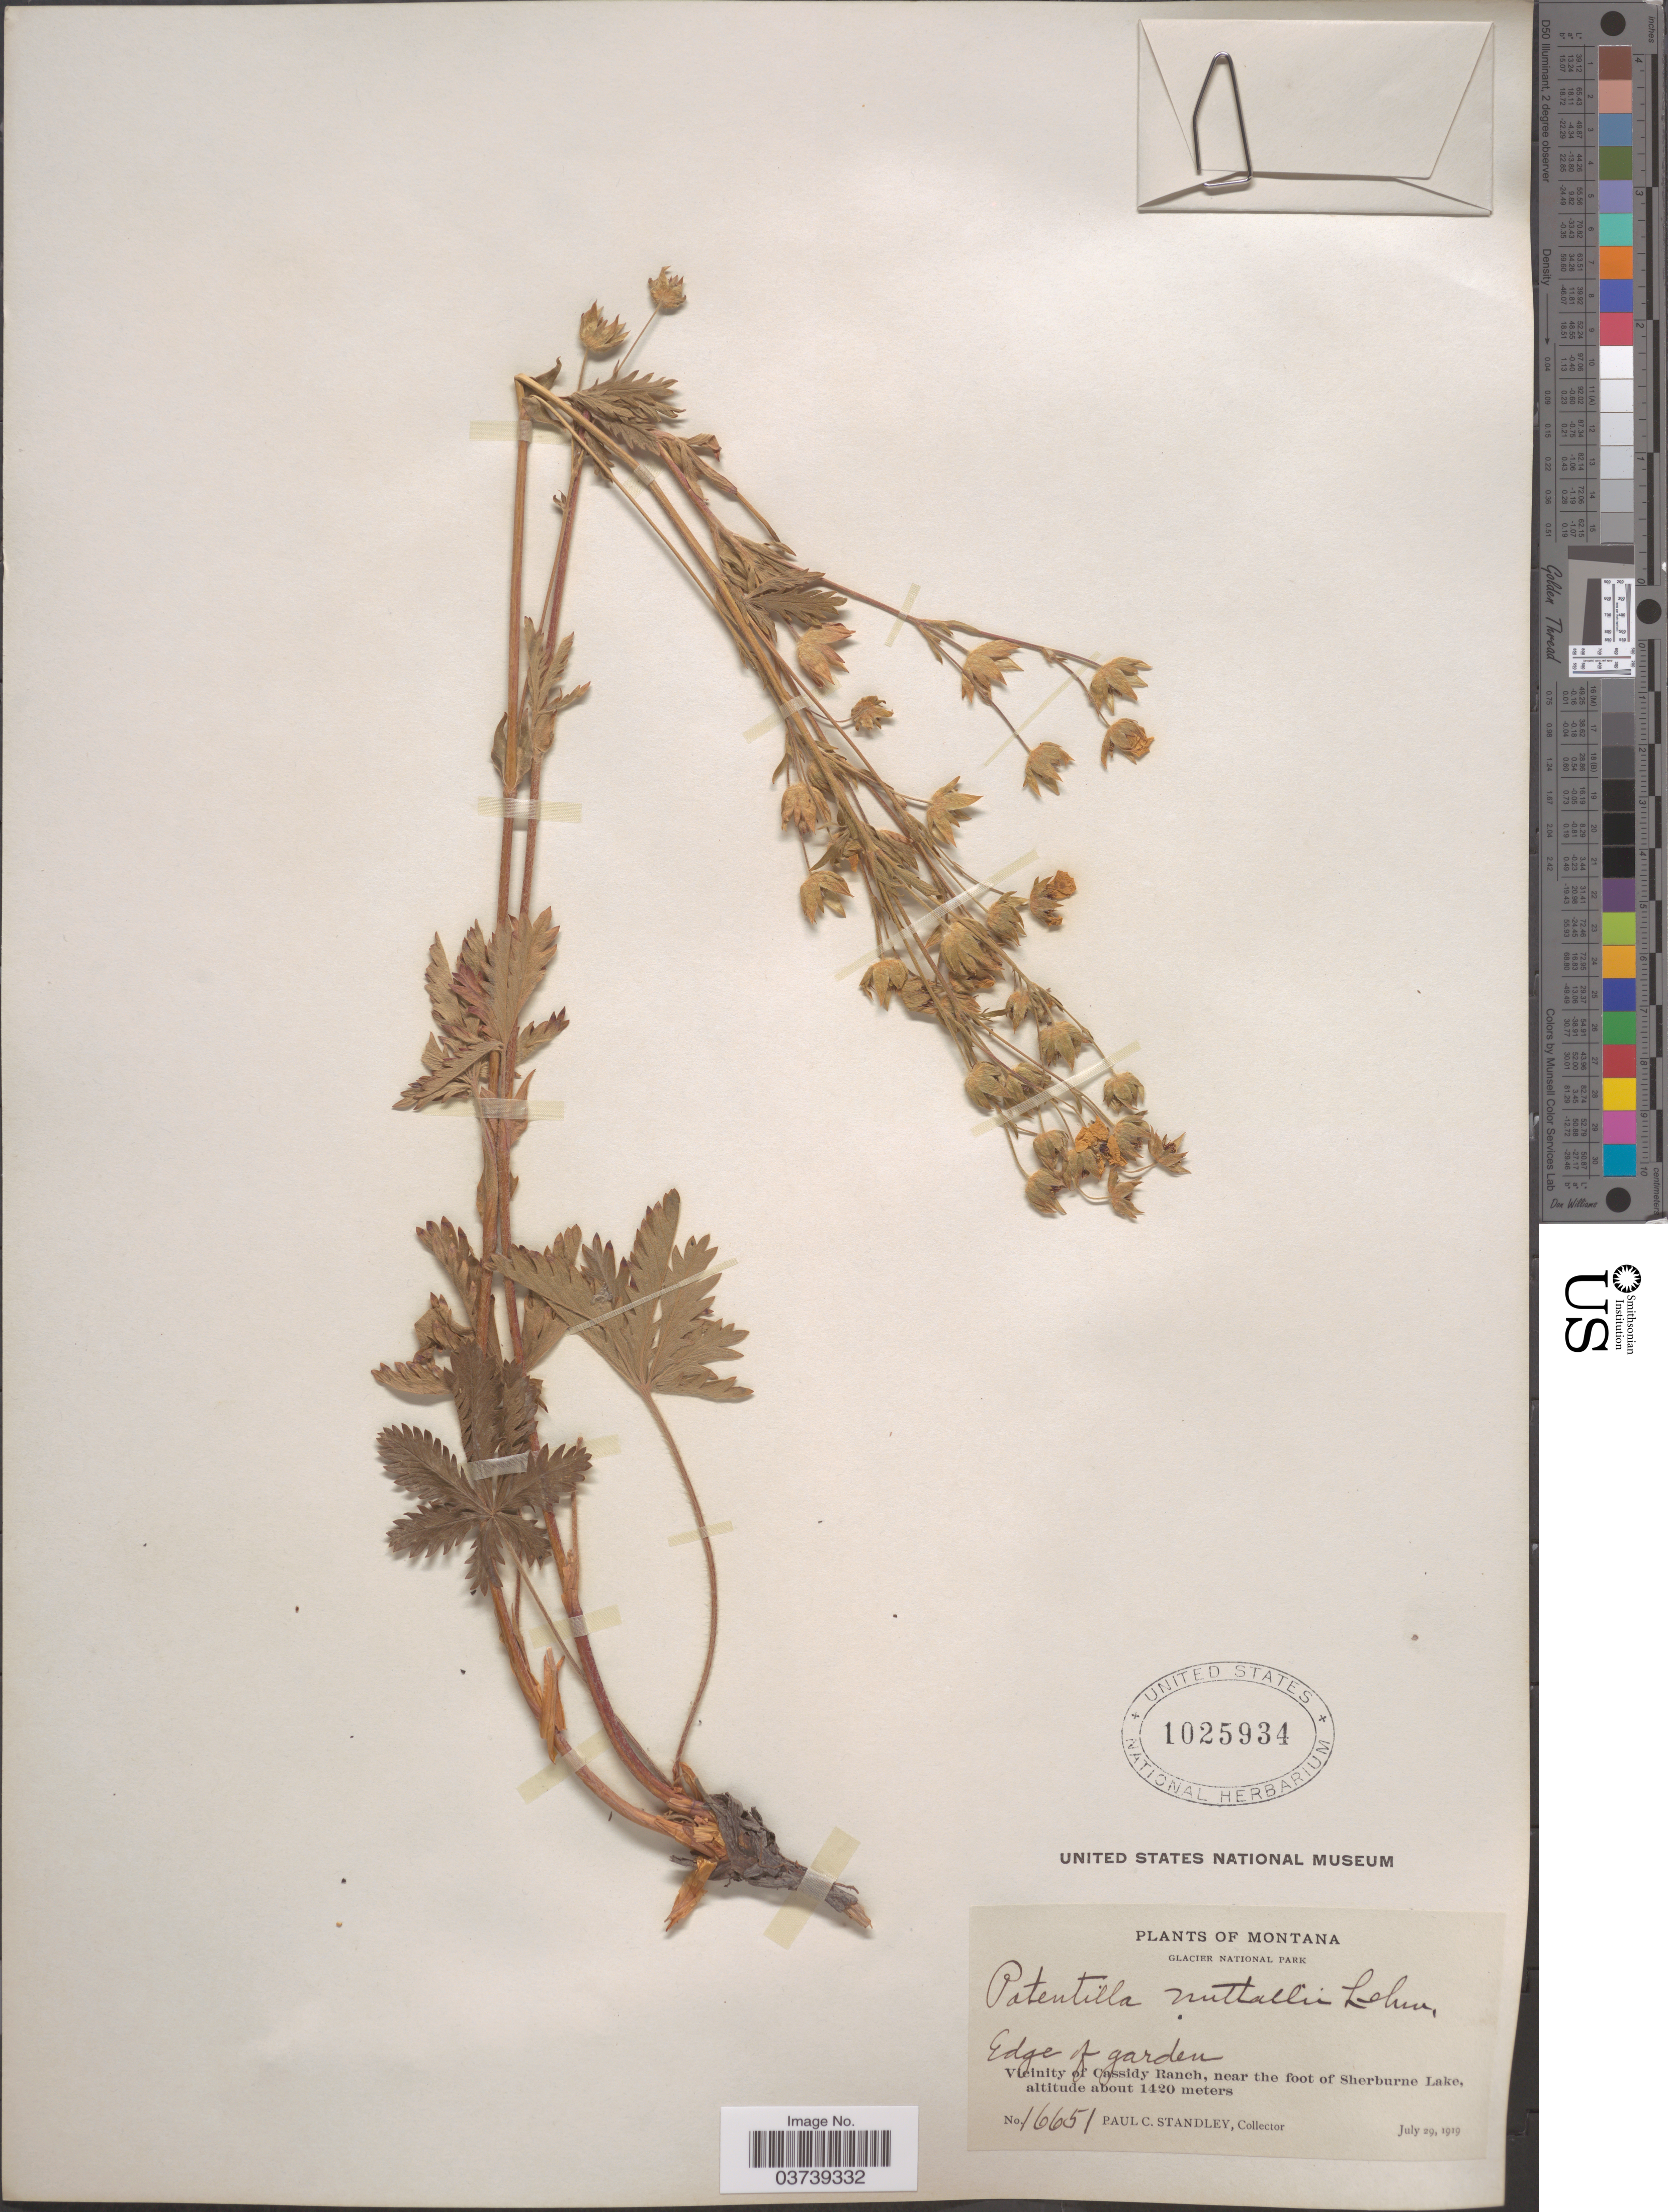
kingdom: Plantae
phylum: Tracheophyta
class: Magnoliopsida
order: Rosales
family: Rosaceae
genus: Potentilla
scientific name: Potentilla gracilis var. fastigiata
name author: (Nutt.) S. Watson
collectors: P. C. Standley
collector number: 16651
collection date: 1919-07-29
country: United States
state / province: Montana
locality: Glacier National Park. Vicinity of Cassidy Ranch, near the foot of Sherburne Lake.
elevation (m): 1420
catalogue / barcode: US 1025934